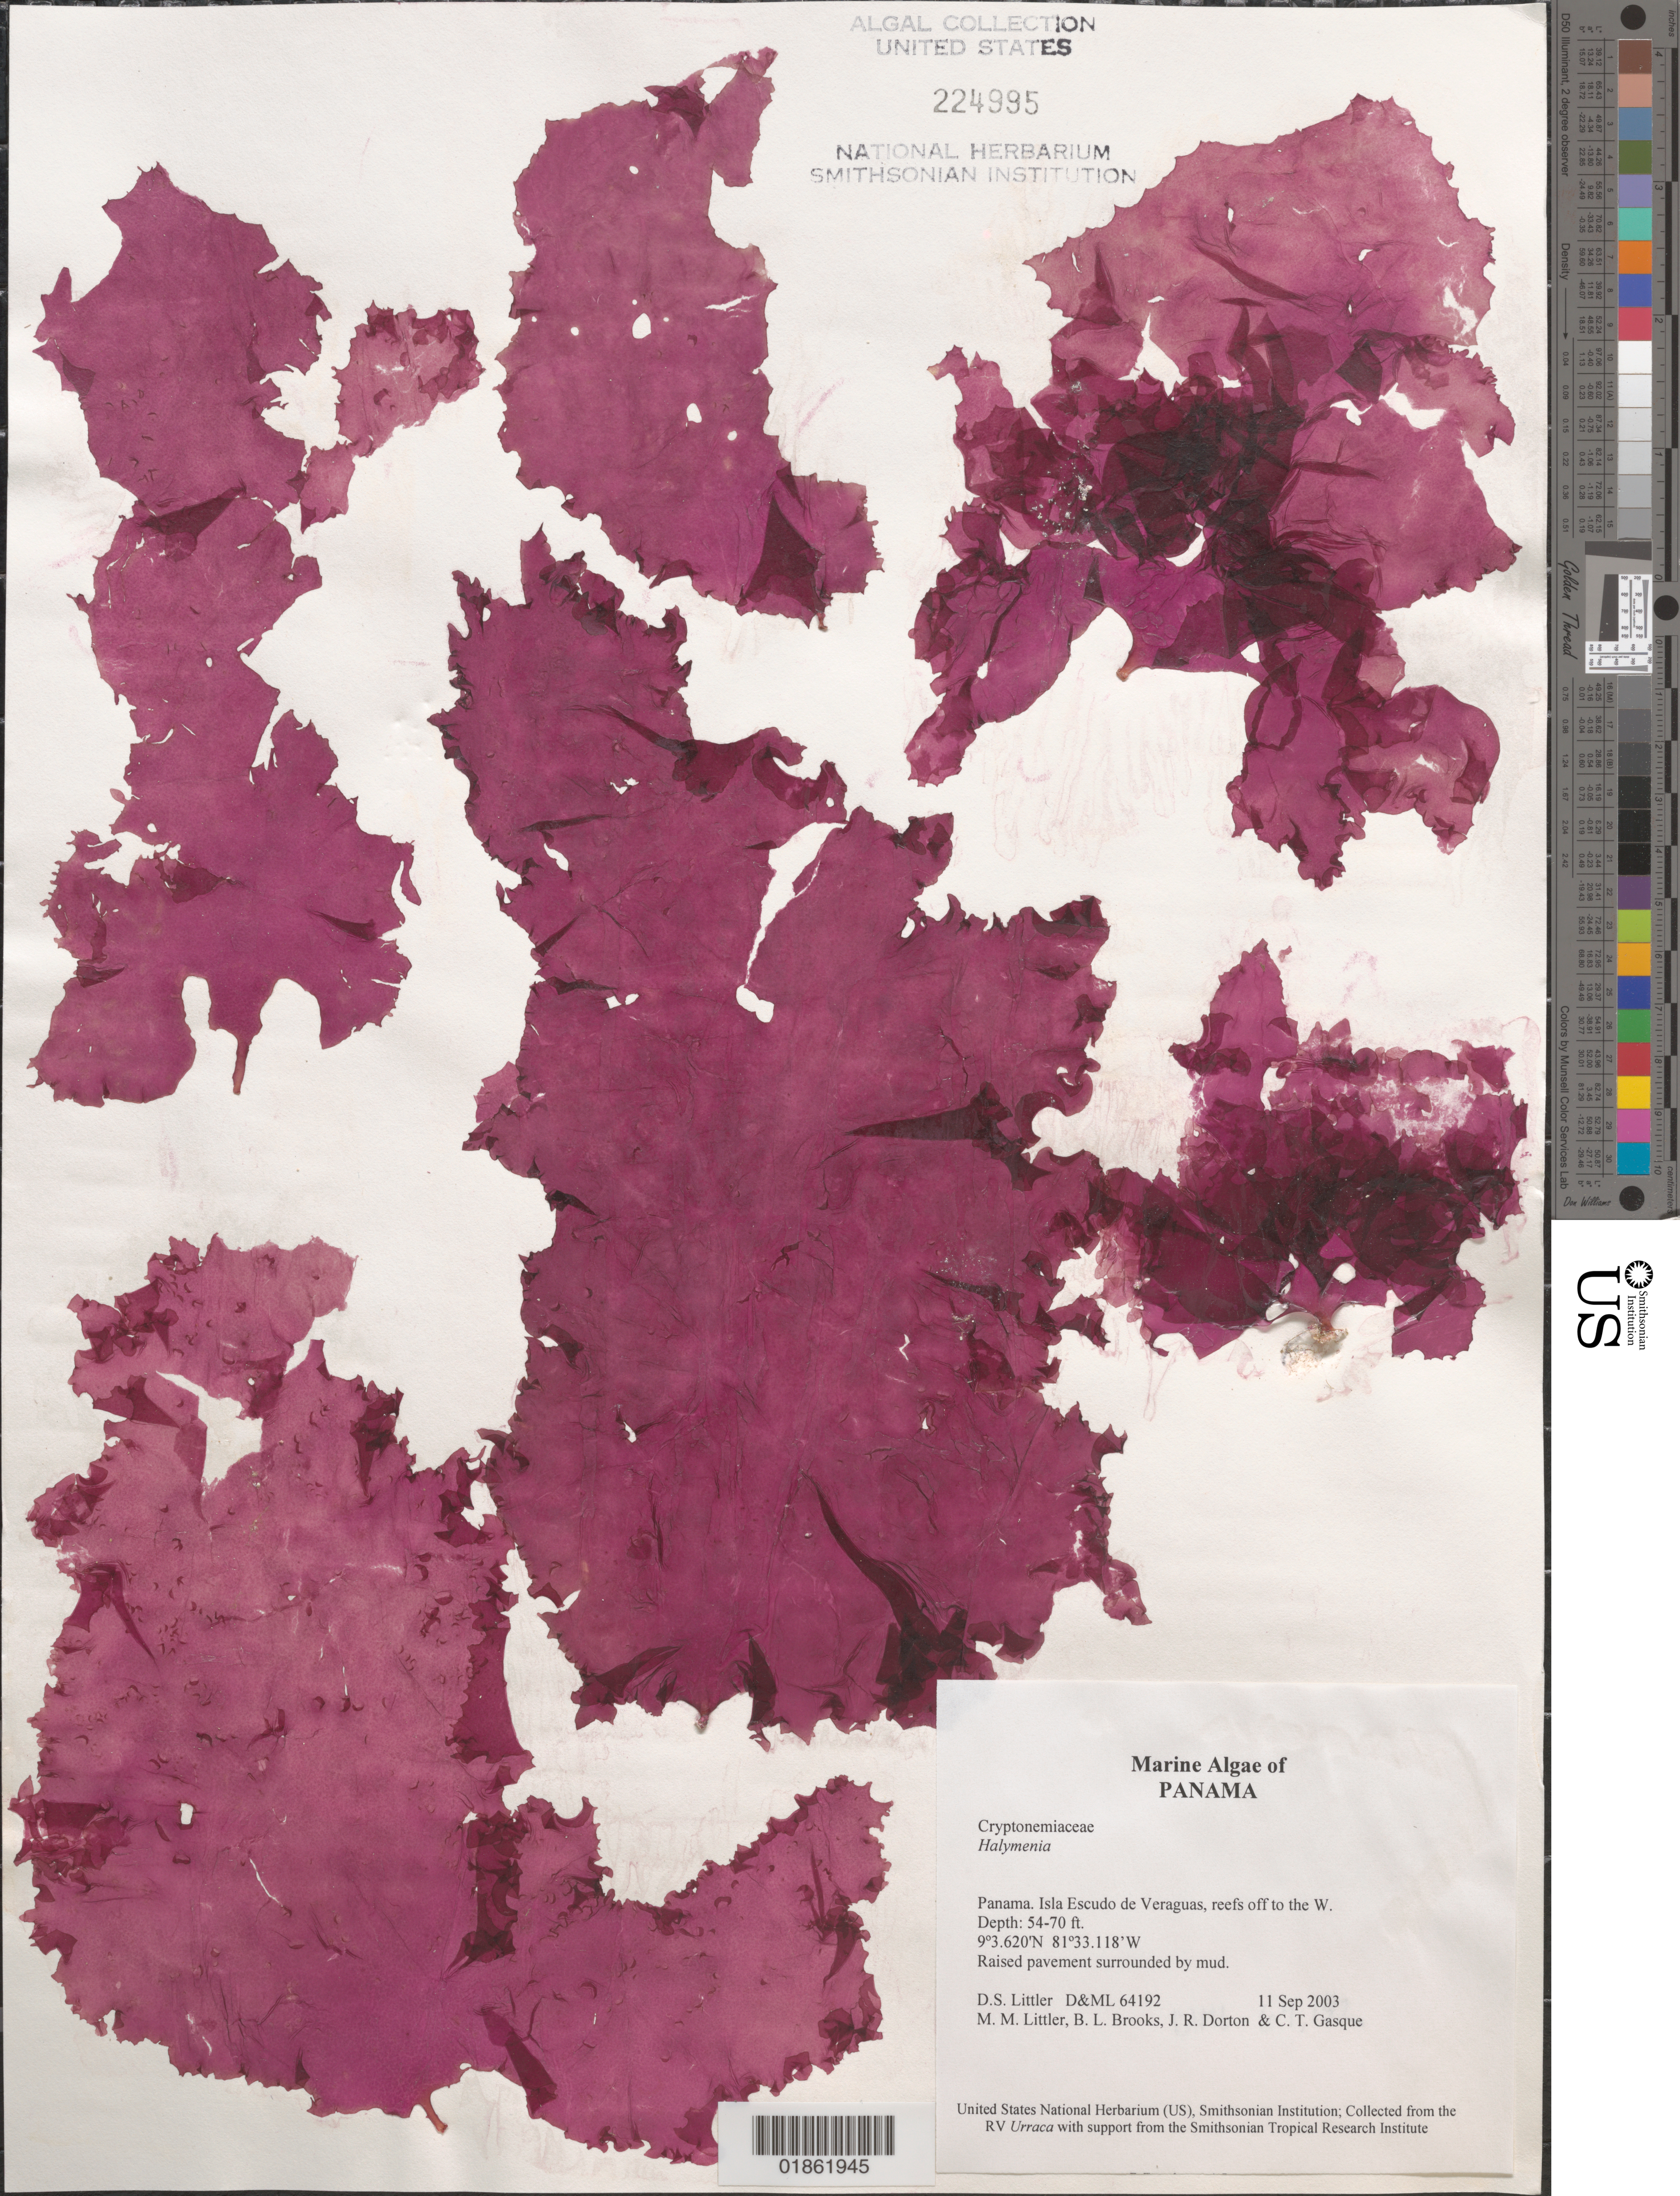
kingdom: Plantae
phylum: Rhodophyta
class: Florideophyceae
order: Halymeniales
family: Halymeniaceae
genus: Halymenia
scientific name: Halymenia floresii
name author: (Clemente) C. Agardh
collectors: D. S. Littler, M. M. Littler & C. Gasque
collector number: D&ML 64192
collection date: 2003-09-11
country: Panama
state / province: Ngöbe-Buglé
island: Escudo de Veraguas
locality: Isla Escudo de Veraguas, reefs S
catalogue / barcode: US 224995